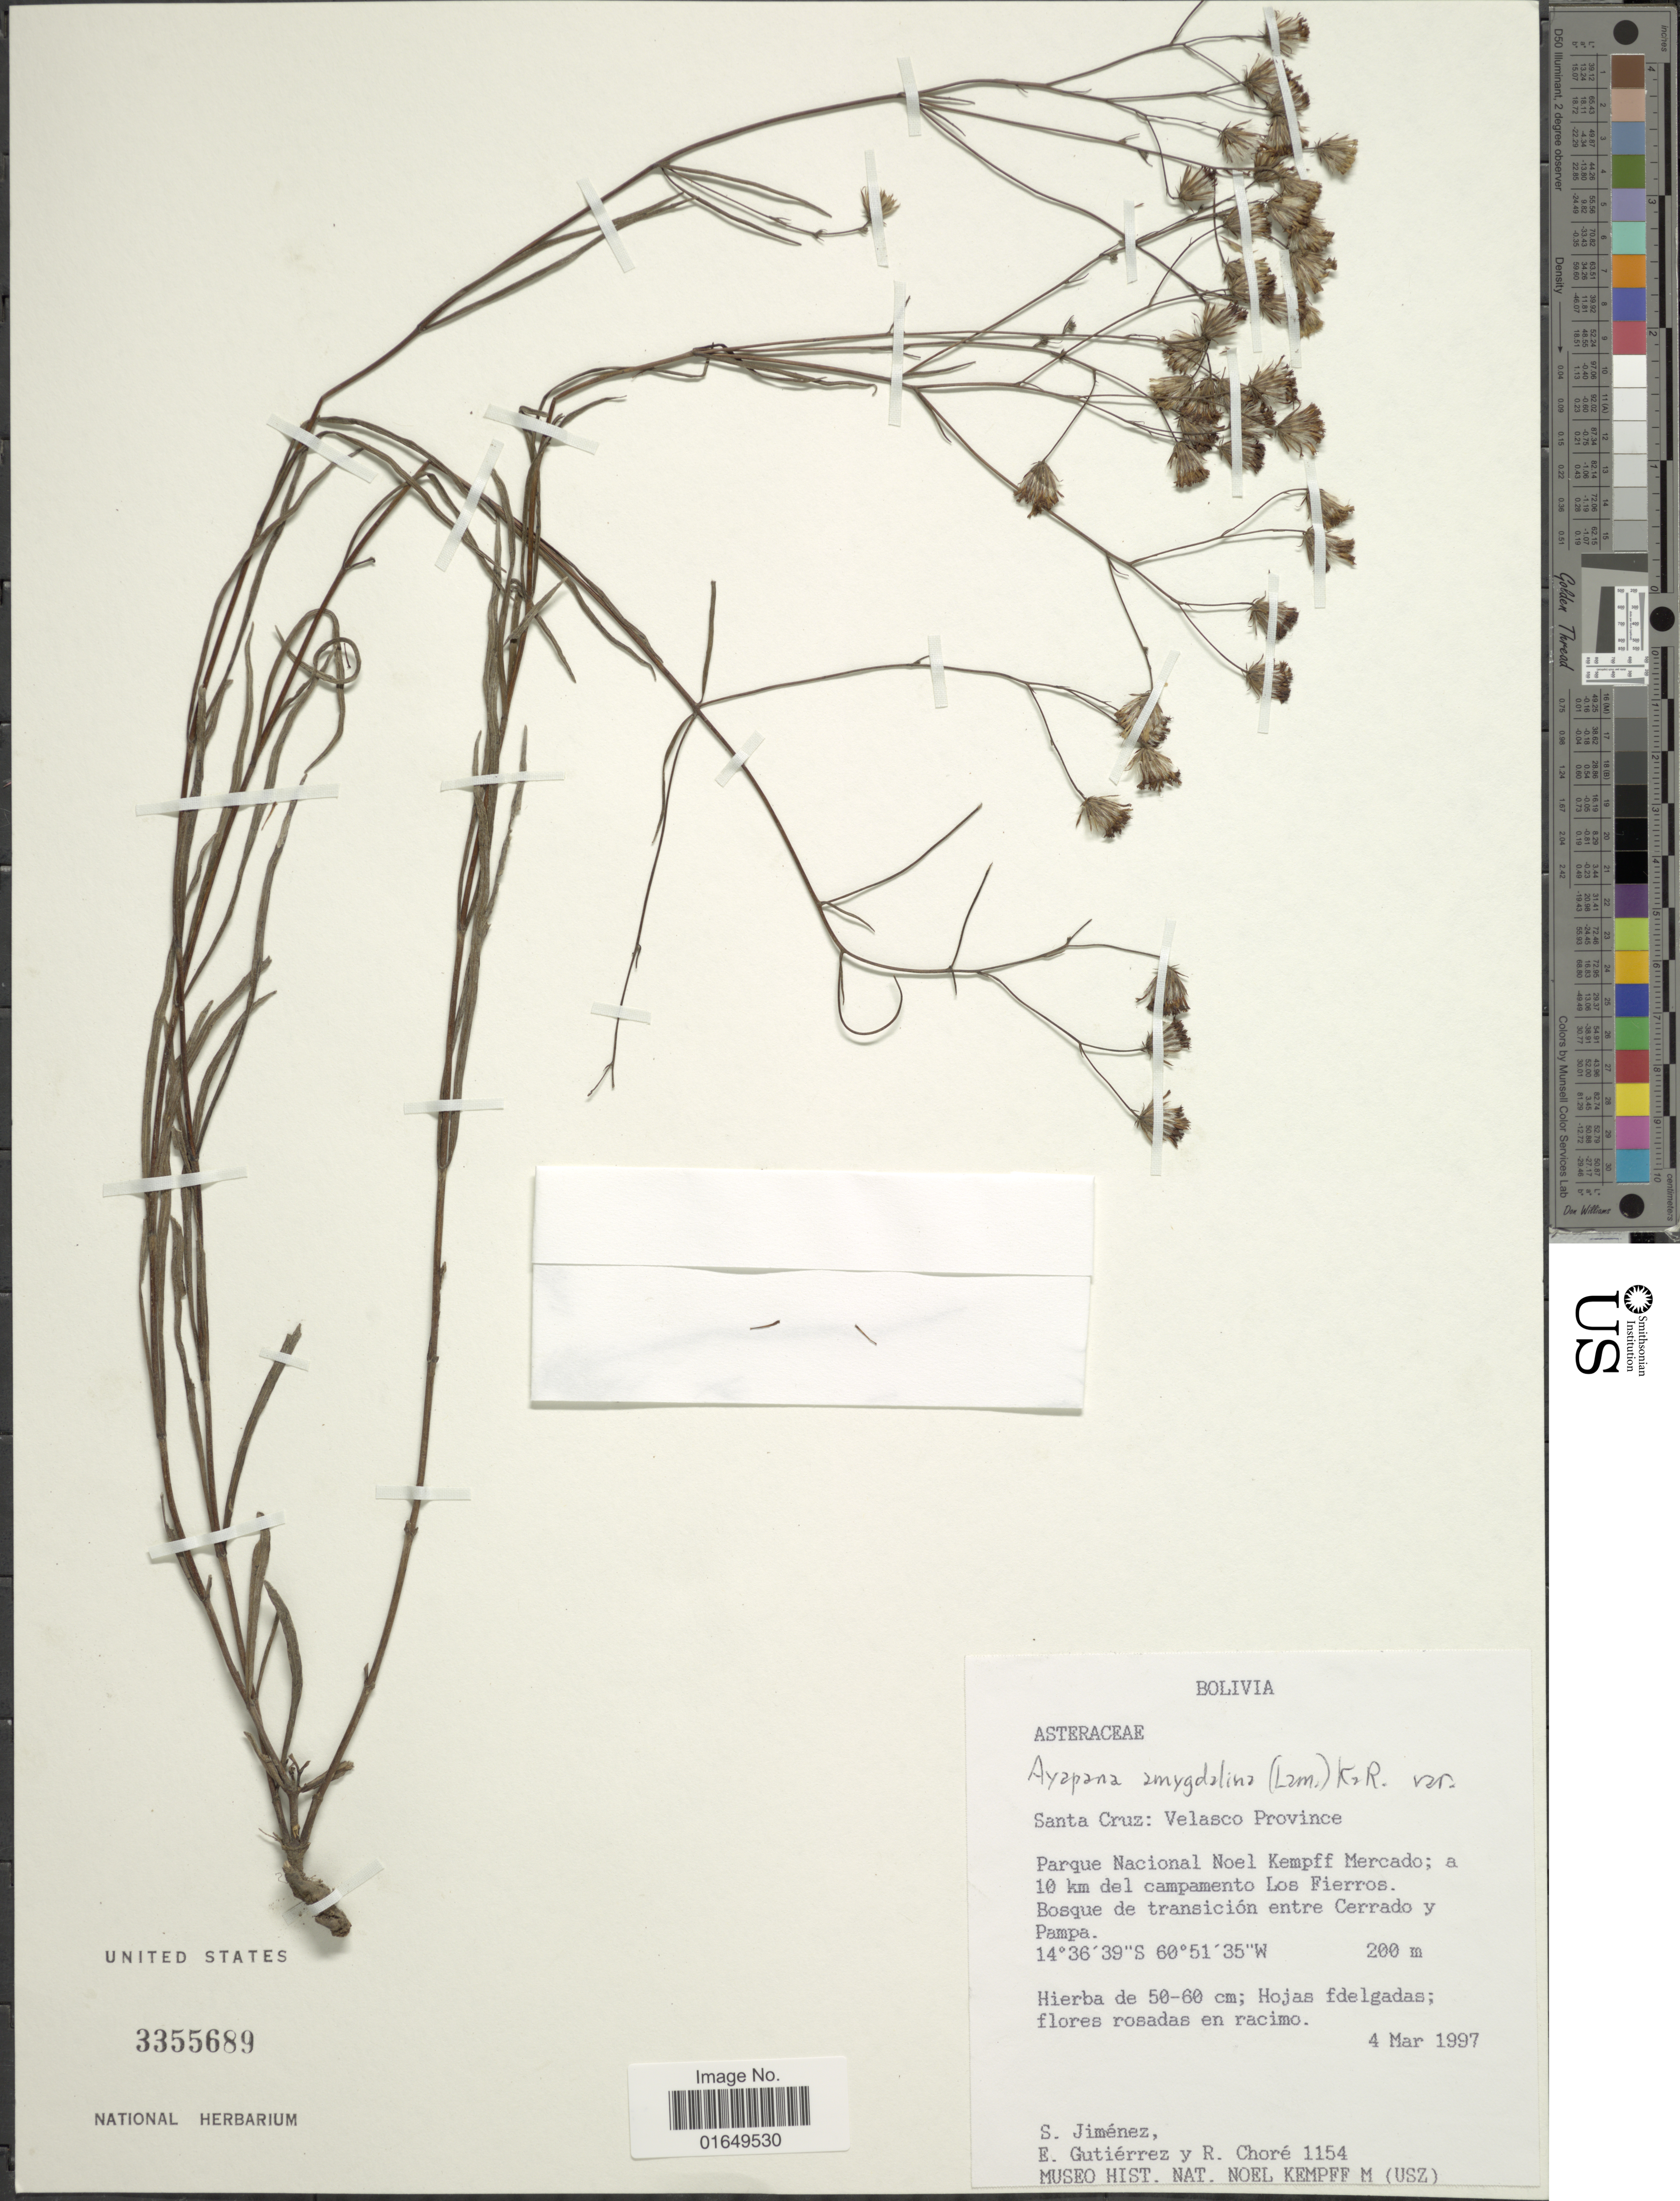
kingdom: Plantae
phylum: Tracheophyta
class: Magnoliopsida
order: Asterales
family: Asteraceae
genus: Ayapana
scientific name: Ayapana amygdalina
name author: (Lam.) R.M. King & H. Rob.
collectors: S. Jiménez, E. Gutiérrez & R. Choré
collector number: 1154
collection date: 1997-03-04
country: Bolivia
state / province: Santa Cruz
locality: Velasco Parque Nacional Noel Kempff Mercado; a 10 km del campamento Los Fierros. Bosque de transición entre Cerrado y Pampa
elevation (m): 200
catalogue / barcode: US 3355689